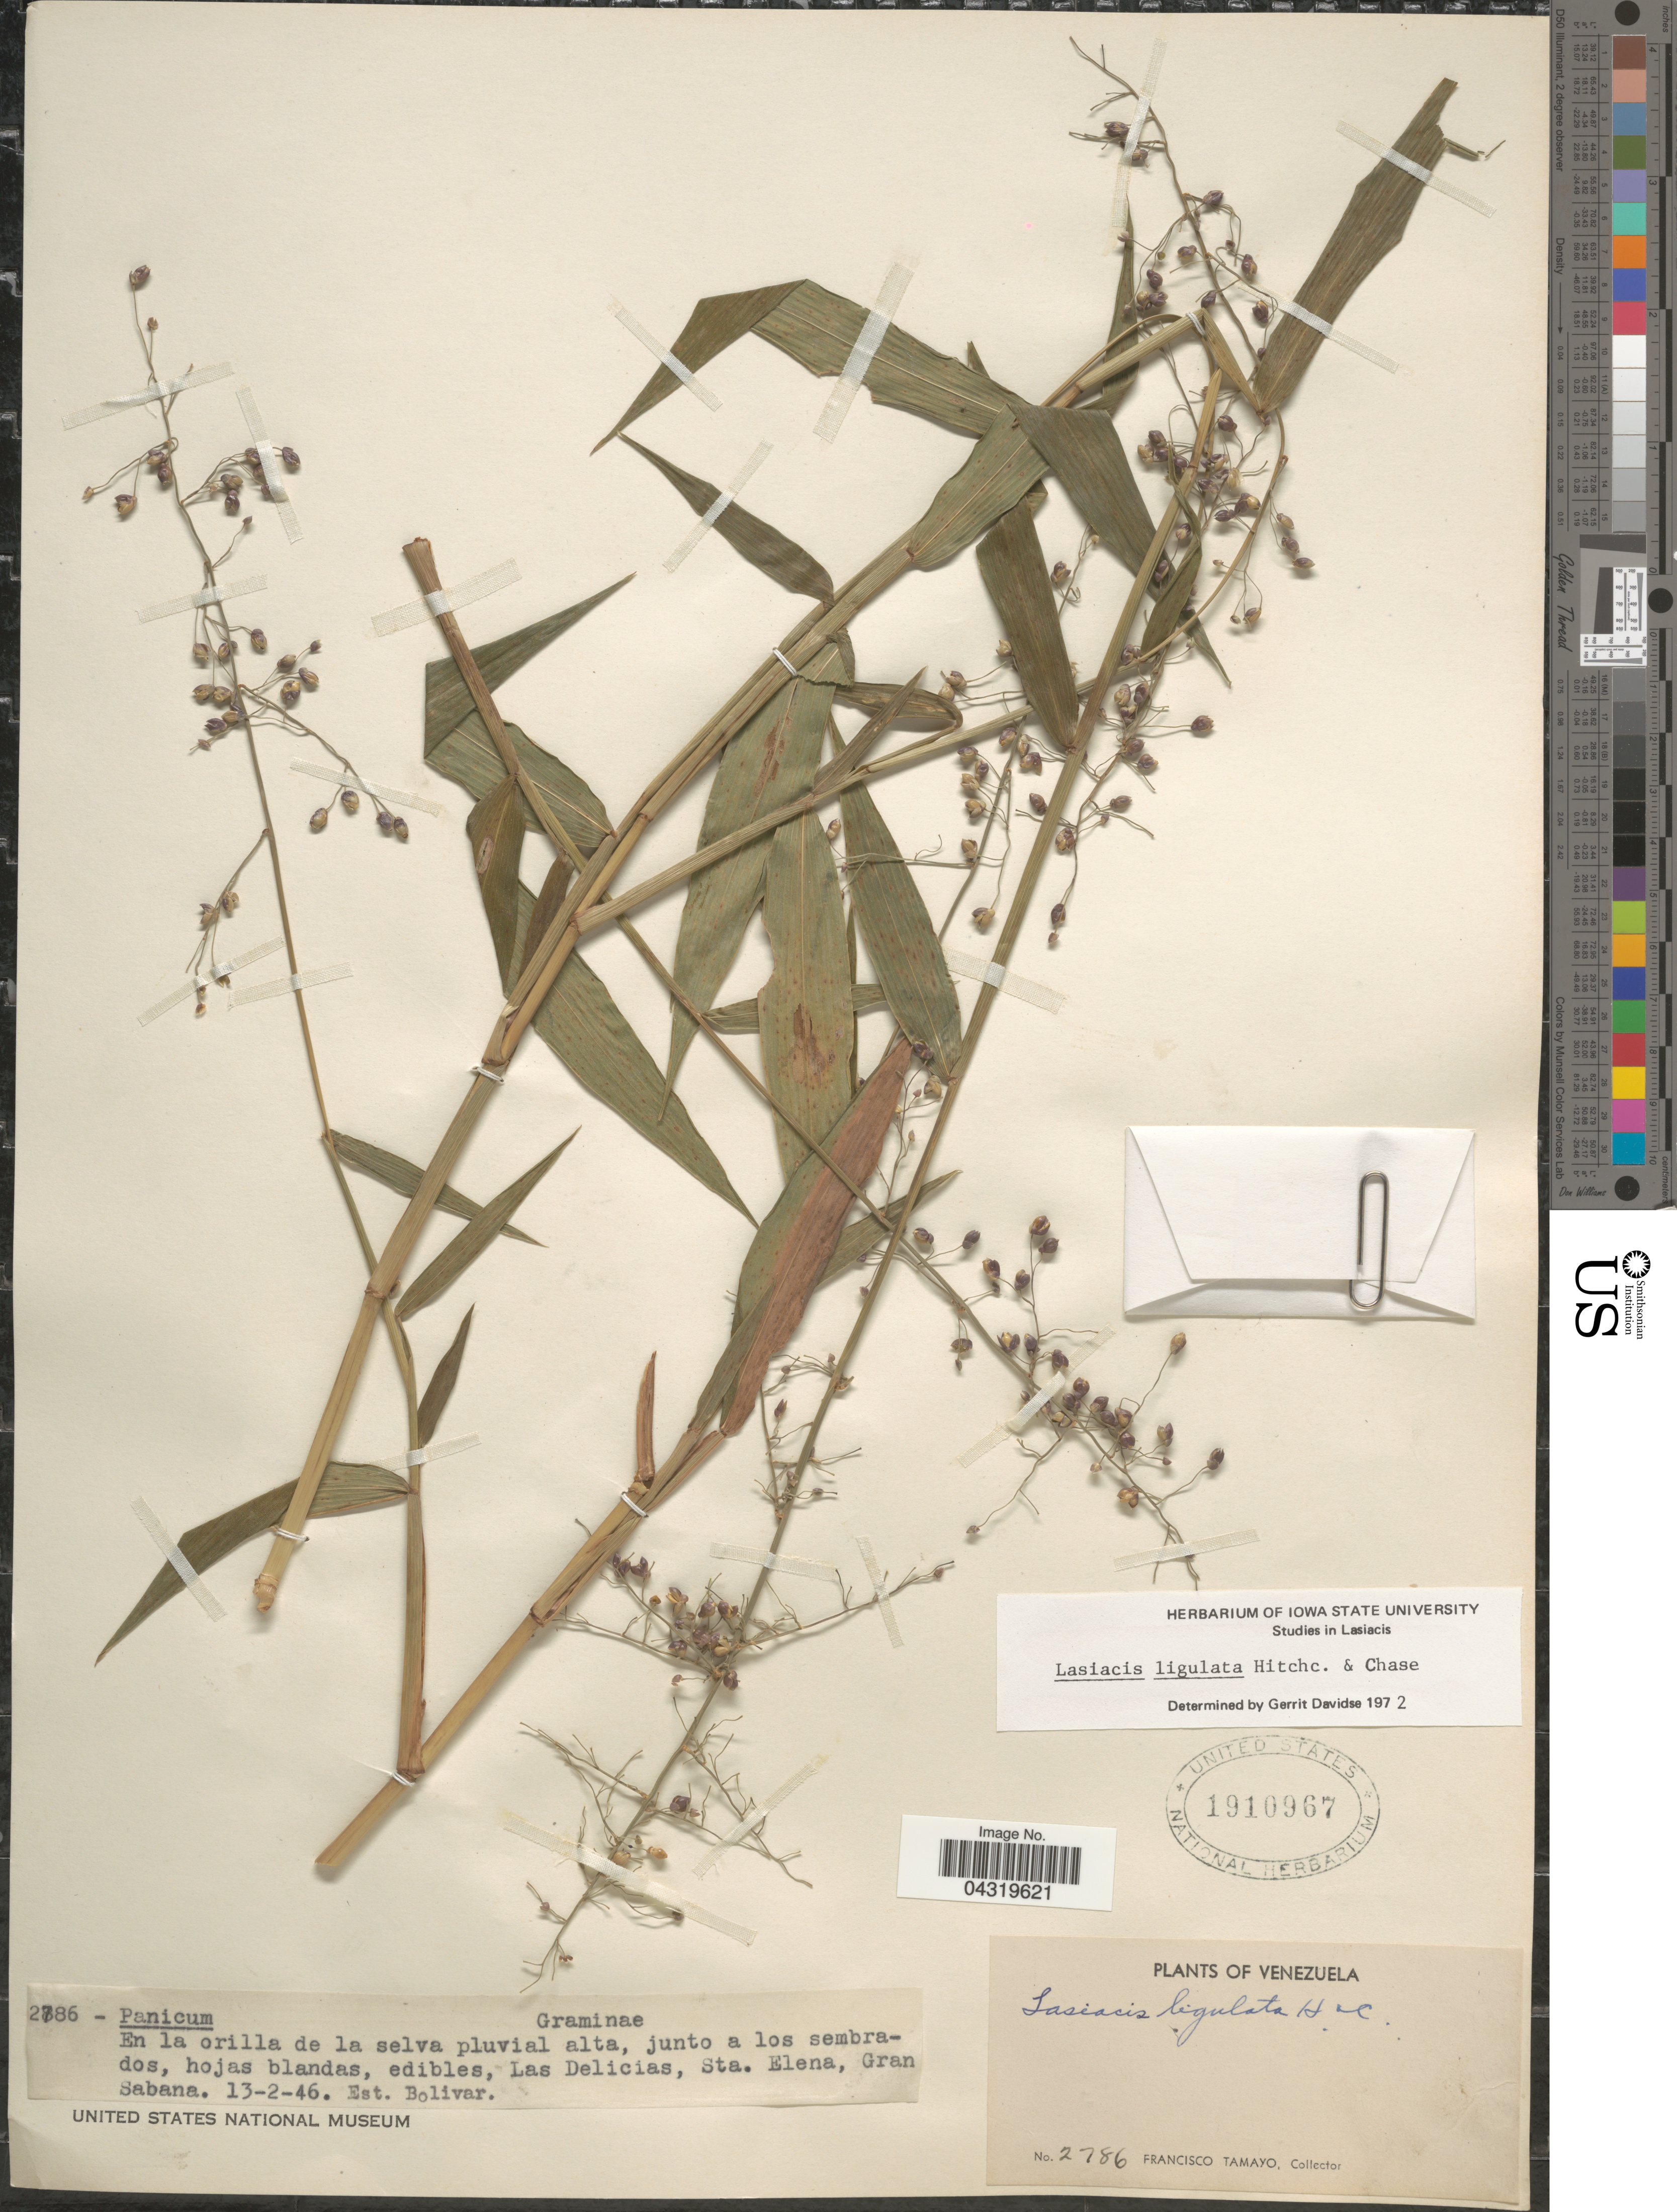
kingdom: Plantae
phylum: Tracheophyta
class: Liliopsida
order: Poales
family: Poaceae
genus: Lasiacis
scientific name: Lasiacis ligulata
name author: Hitchc. & Chase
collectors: F. Tamayo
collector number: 2786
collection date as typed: Transcribed d/m/y: 13/2/46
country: Venezuela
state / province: Bolivar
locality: Las Delicias, Sta. Elena, Gran Sabana.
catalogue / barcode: US 1910967